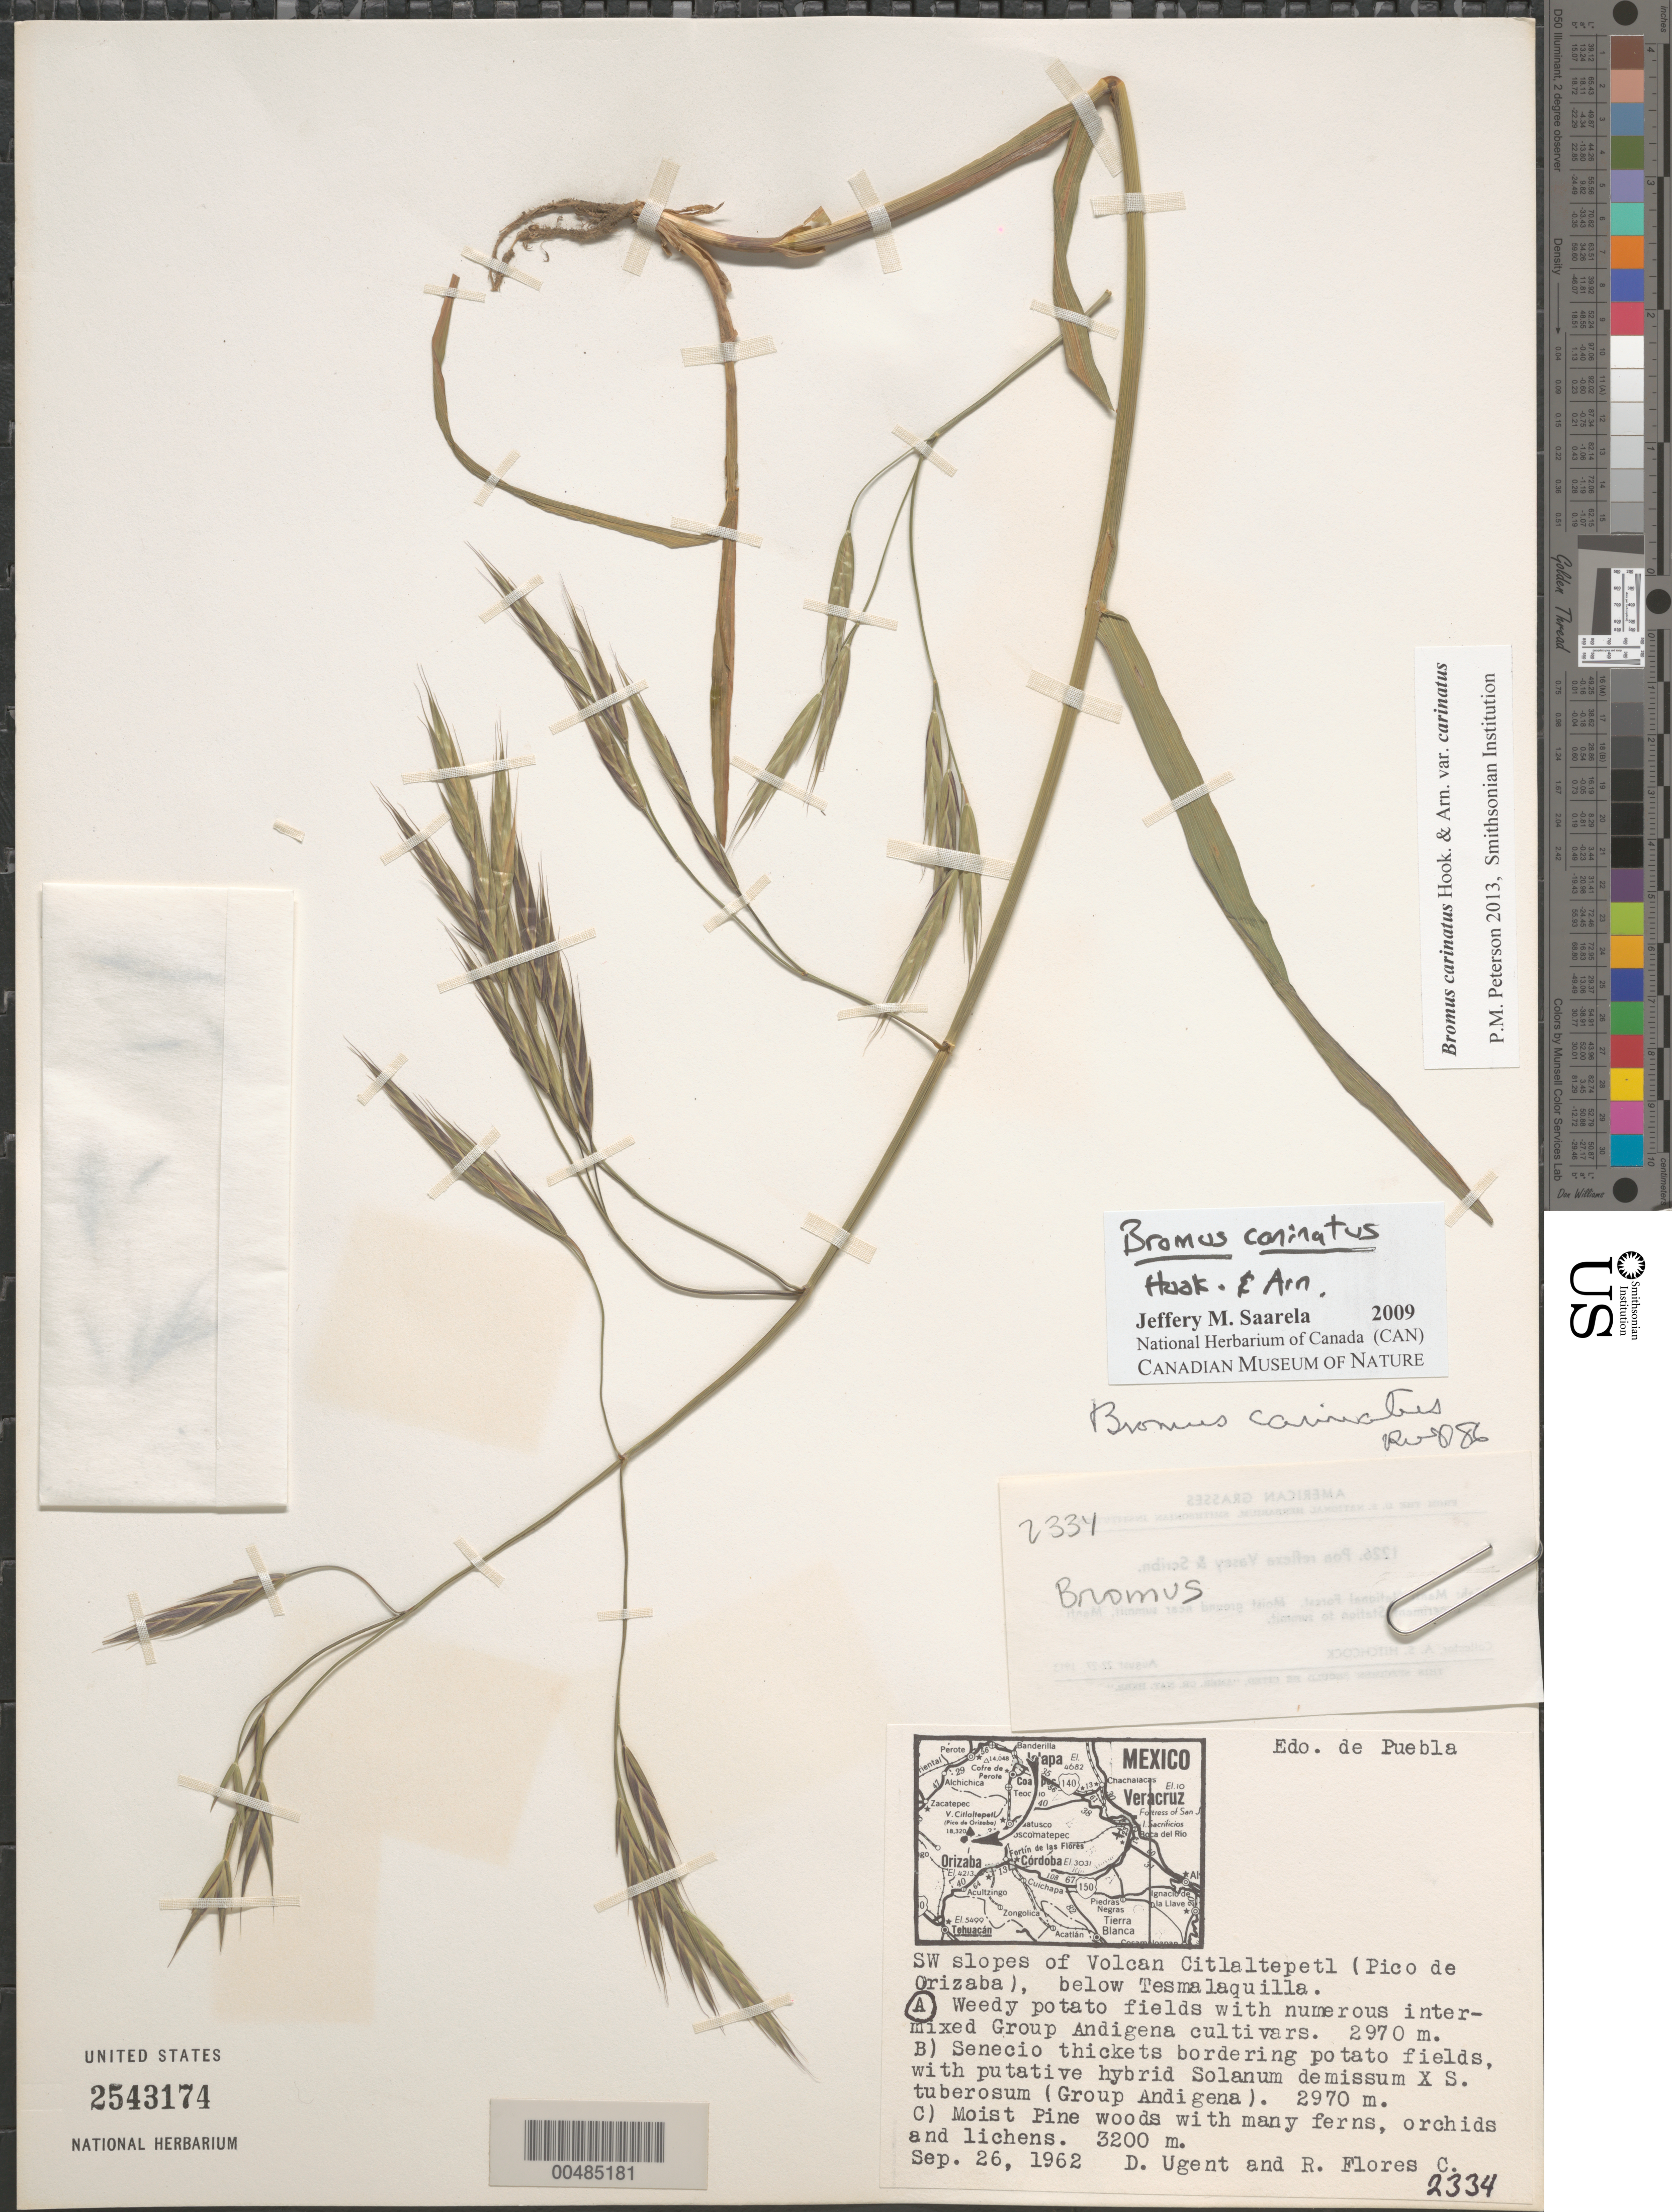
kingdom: Plantae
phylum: Tracheophyta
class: Liliopsida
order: Poales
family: Poaceae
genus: Bromus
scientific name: Bromus sp.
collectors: D. Ugent & R. Flores-C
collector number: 2334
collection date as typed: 26 Sep 1962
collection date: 1962-09-26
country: Mexico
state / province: Veracruz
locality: SW slopes of Volcan Citlaltepetl (Pico de Orizaba), below Tesmalaquilla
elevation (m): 2970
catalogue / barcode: US 2543174